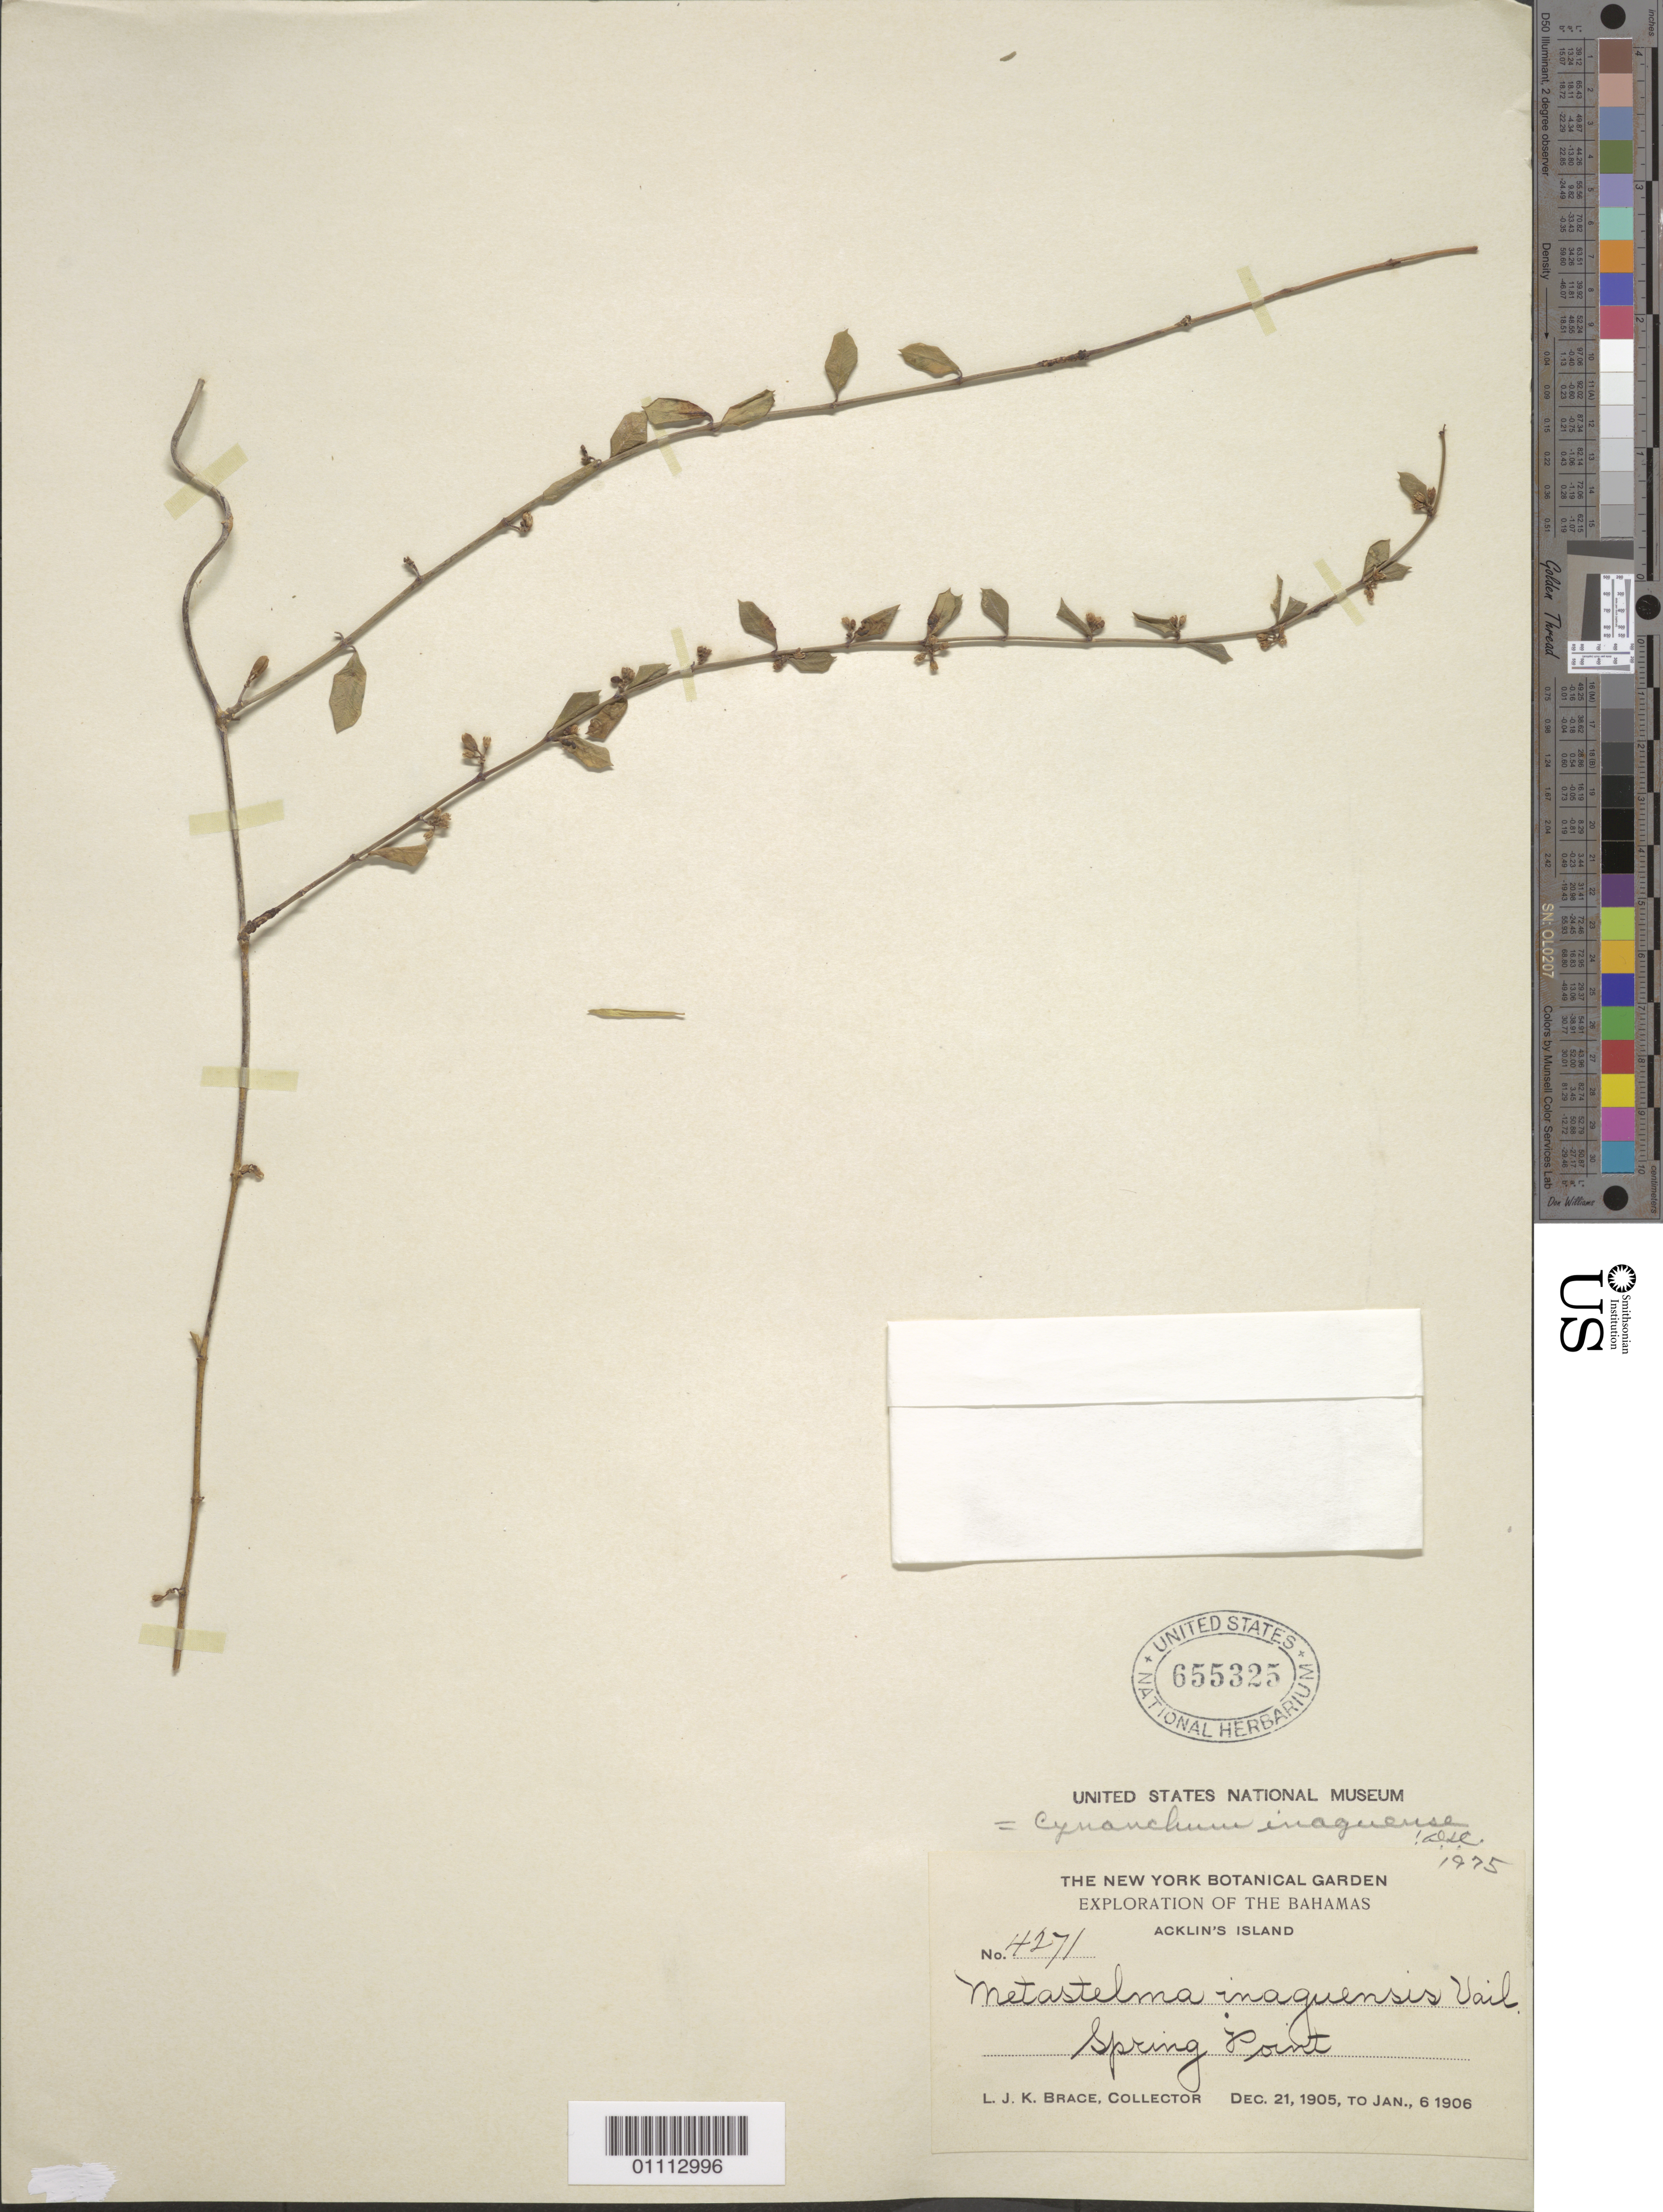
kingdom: Plantae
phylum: Tracheophyta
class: Magnoliopsida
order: Gentianales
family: Apocynaceae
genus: Cynanchum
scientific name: Cynanchum inaguense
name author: (Vail) R.A. Howard & Dunbar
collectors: L. J. K. Brace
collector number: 4271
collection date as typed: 21 Dec 1905 to 06 Jan 1906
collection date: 1905-12-21/1906-01-06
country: Bahamas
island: Acklin's I.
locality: Spring Point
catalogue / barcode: US 655325